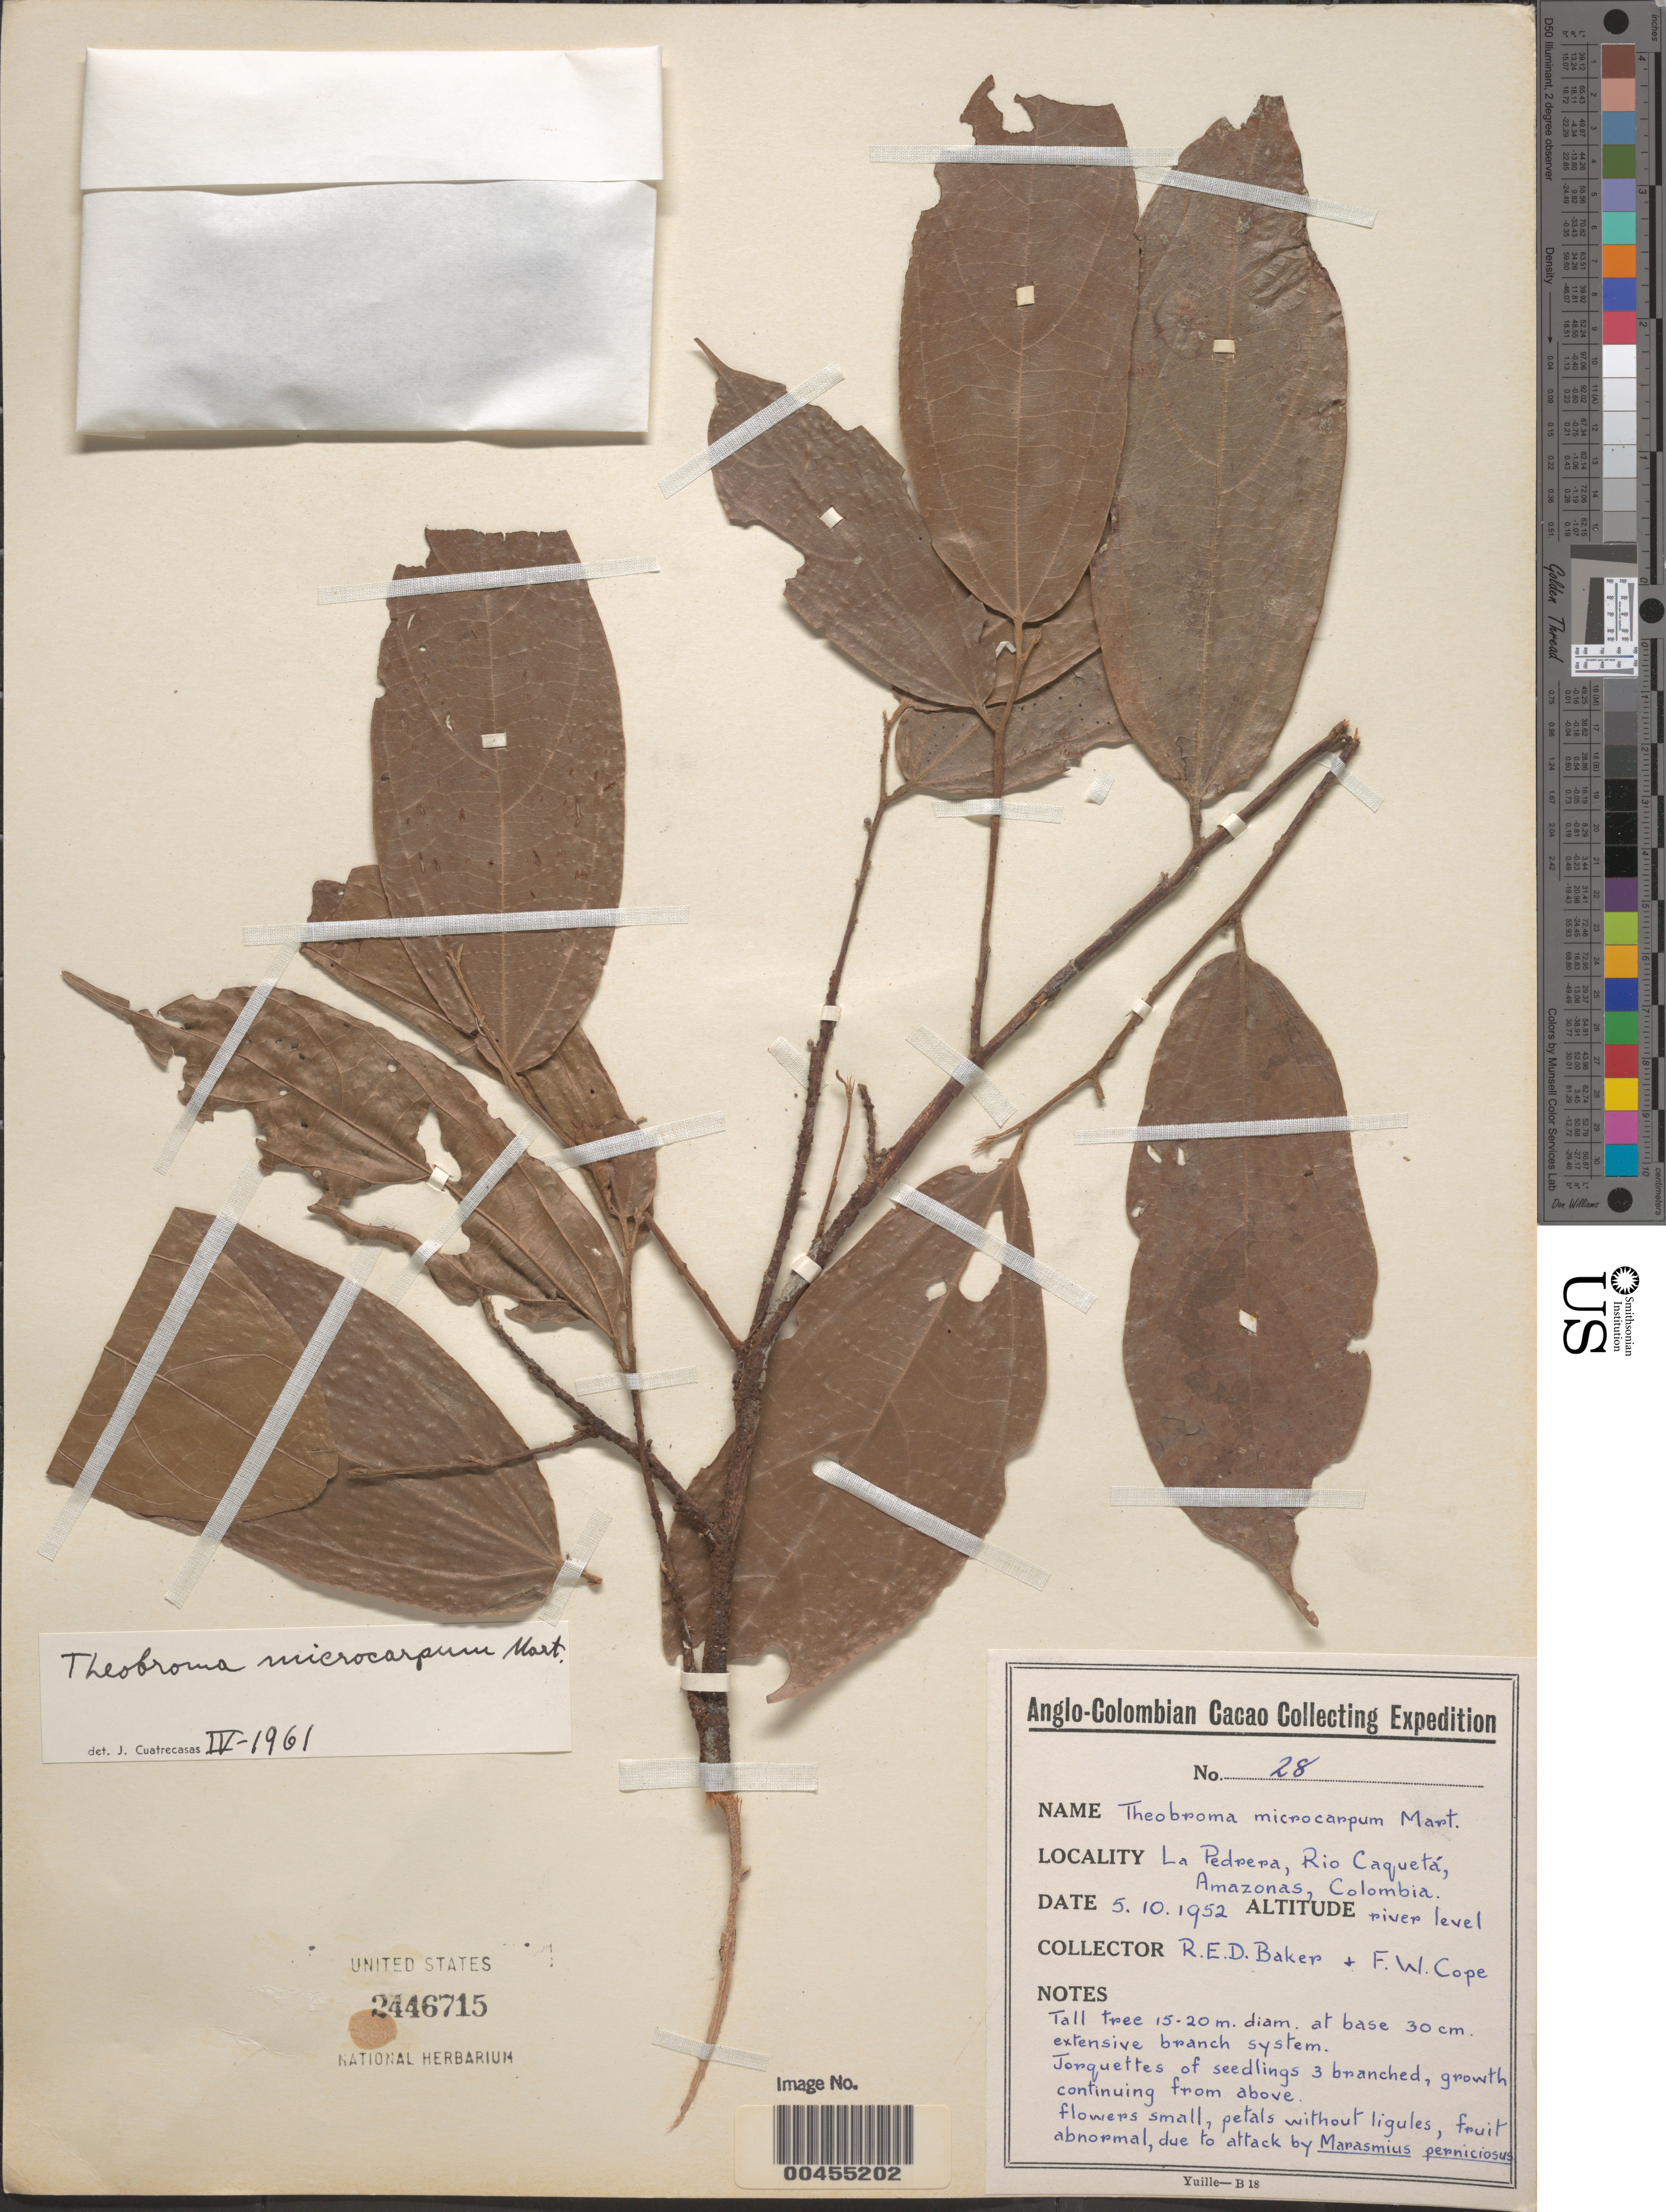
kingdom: Plantae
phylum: Tracheophyta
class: Magnoliopsida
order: Malvales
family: Malvaceae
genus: Theobroma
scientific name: Theobroma microcarpum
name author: Mart.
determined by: Dorr, Laurence J., Curator (BOT), Smithsonian Institution - National Museum of Natural History (UNITED STATES)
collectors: R. E. D. Baker & F. Cope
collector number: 28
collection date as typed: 10 May 1952 or 05 Oct 1952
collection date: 1952-05-10 or 1952-10-05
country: Colombia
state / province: Amazônas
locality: La Pedrera, Rio Caquetá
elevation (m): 0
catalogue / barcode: US 2446715